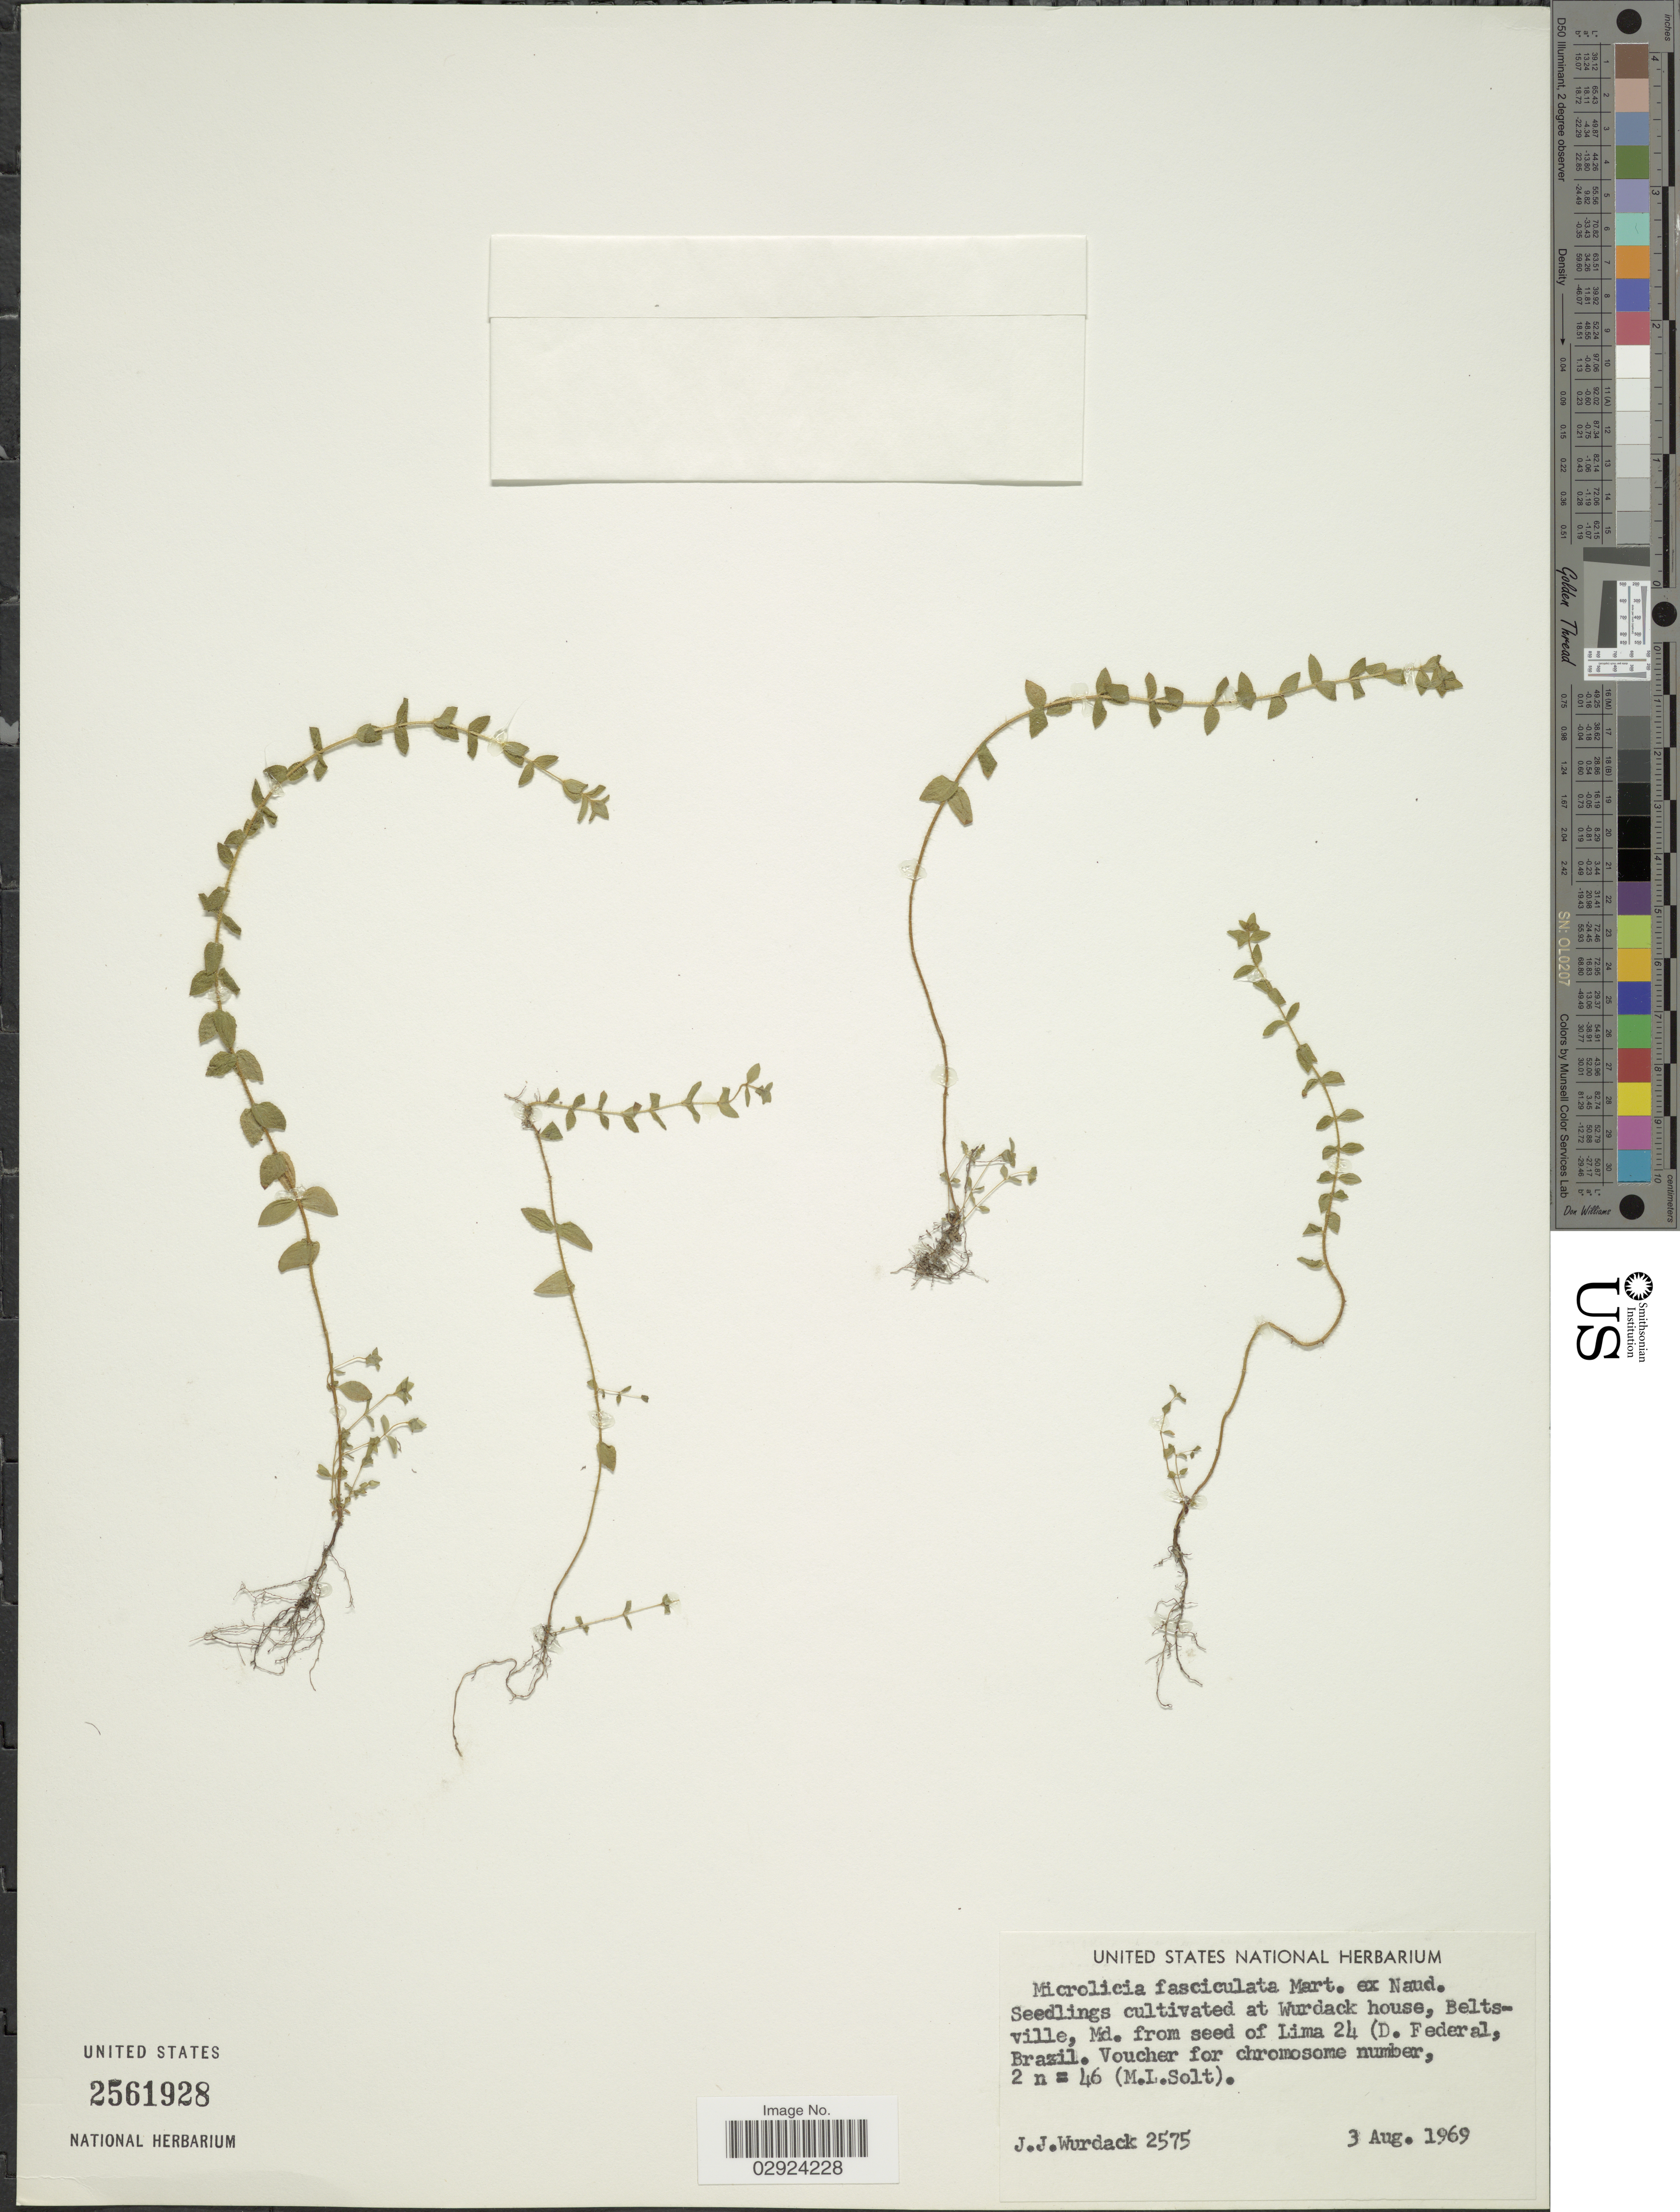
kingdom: Plantae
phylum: Tracheophyta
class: Magnoliopsida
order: Myrtales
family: Melastomataceae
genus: Microlicia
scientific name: Microlicia fasciculata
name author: Mart. ex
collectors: J. J. Wurdack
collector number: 2575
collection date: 1969-08-03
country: United States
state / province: Maryland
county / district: Prince George's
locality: Wurdack house, Beltsville, Md.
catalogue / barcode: US 2561928